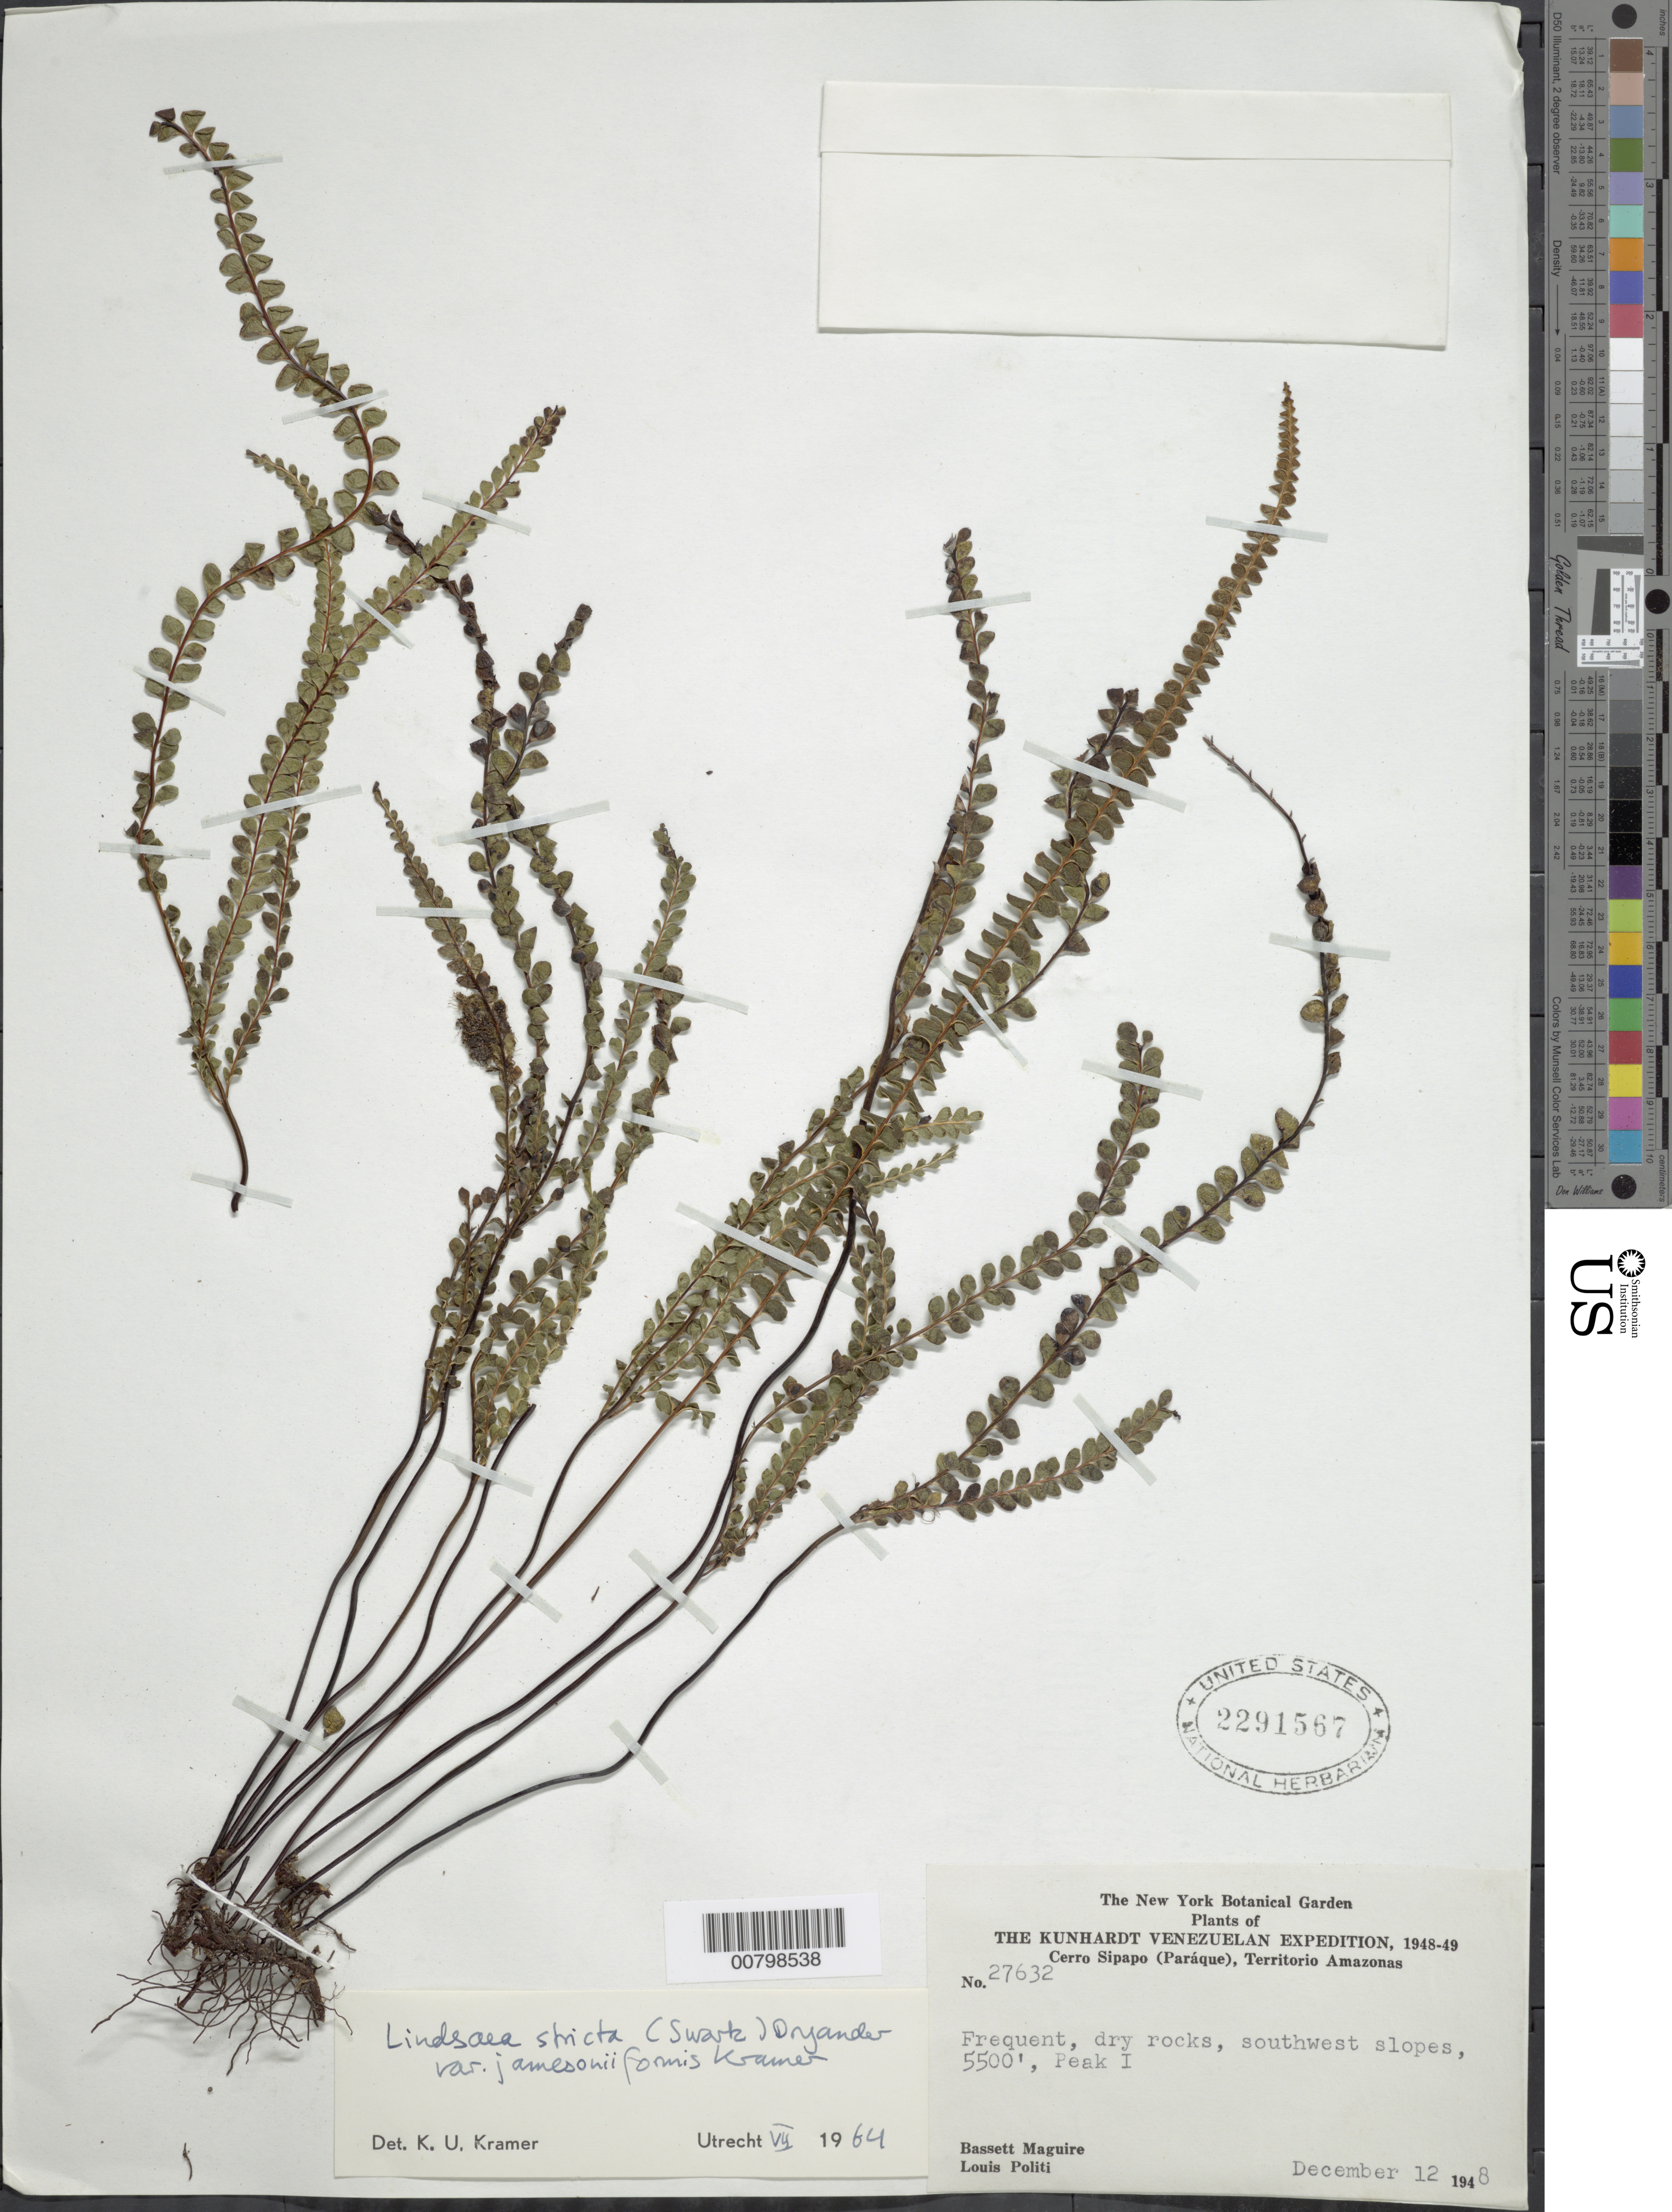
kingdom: Plantae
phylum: Tracheophyta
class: Polypodiopsida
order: Polypodiales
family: Lindsaeaceae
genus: Lindsaea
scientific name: Lindsaea stricta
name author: (Sw.) Dryand.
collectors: B. Maguire & L. Politi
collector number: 27632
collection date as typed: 12-Dec-49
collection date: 1949-12-12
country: Venezuela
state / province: Amazonas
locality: Cerro Sipapo (Paráque), SW slopes, Peak I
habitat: Dry rocks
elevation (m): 1676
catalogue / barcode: US 2291567